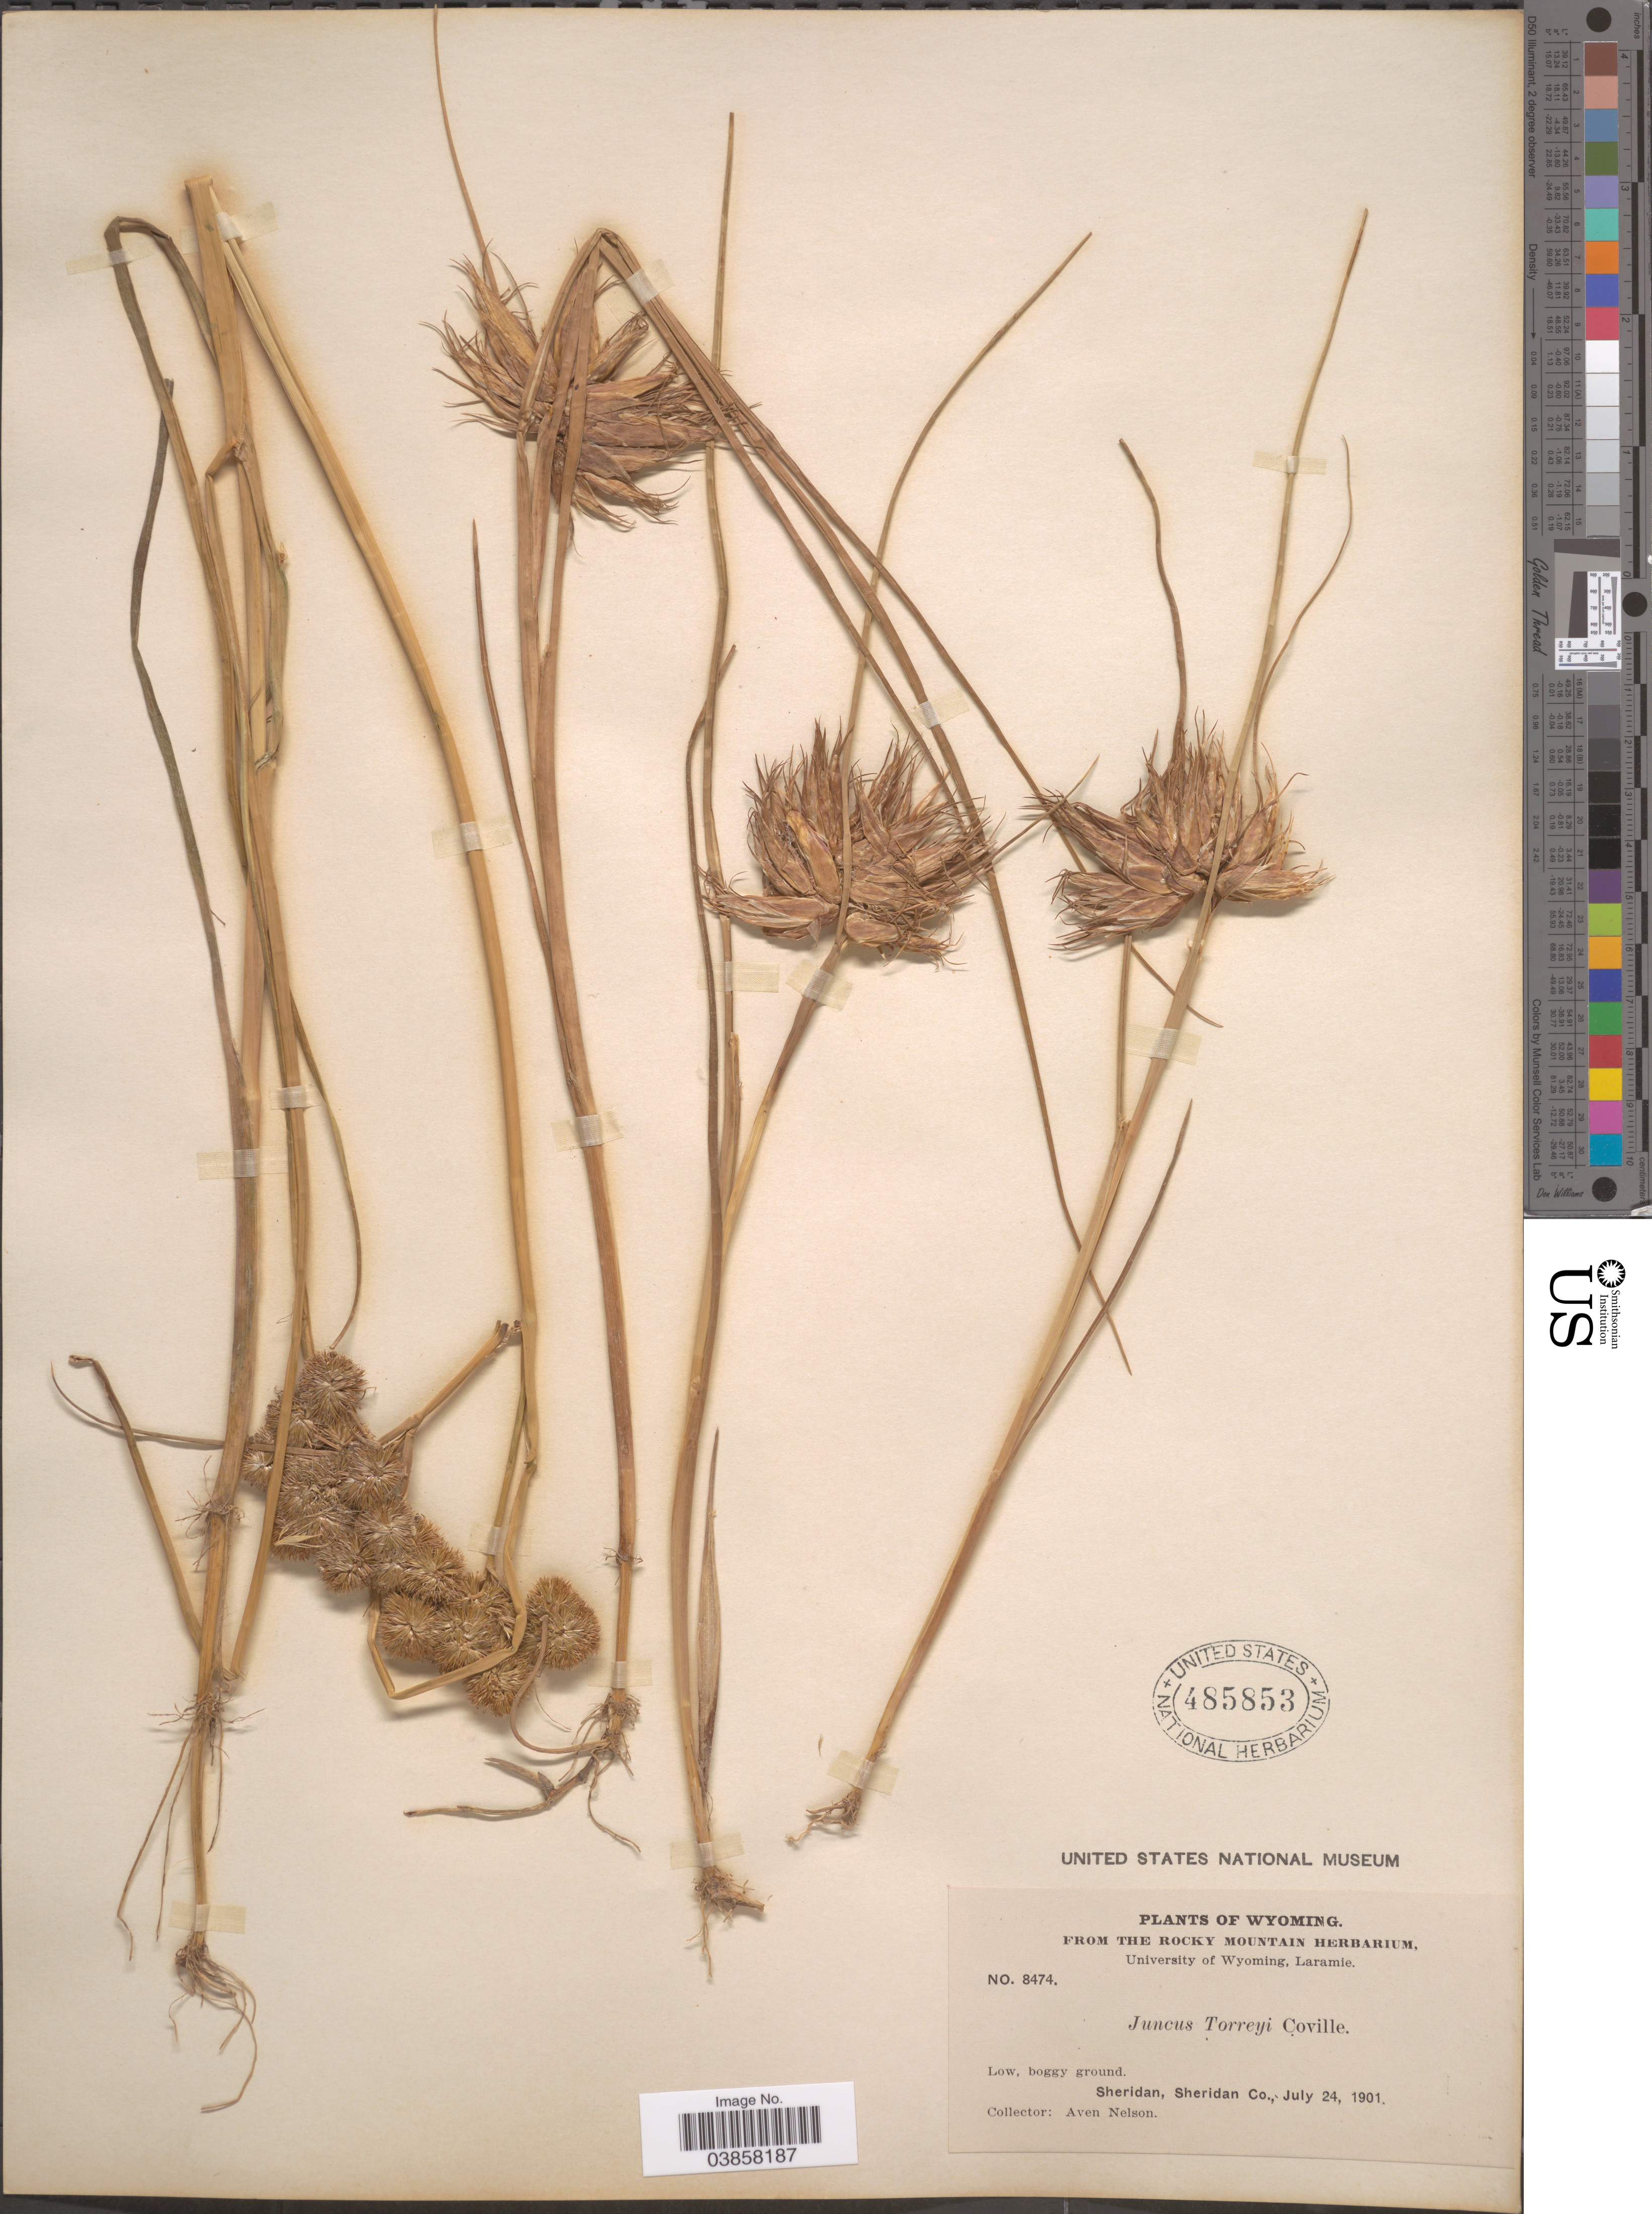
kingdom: Plantae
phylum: Tracheophyta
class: Liliopsida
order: Poales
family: Juncaceae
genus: Juncus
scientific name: Juncus torreyi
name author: Coville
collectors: A. Nelson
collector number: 8474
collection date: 1901-07-24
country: United States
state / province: Wyoming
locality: Sheridan, Sheridan Co.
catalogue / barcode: US 485853